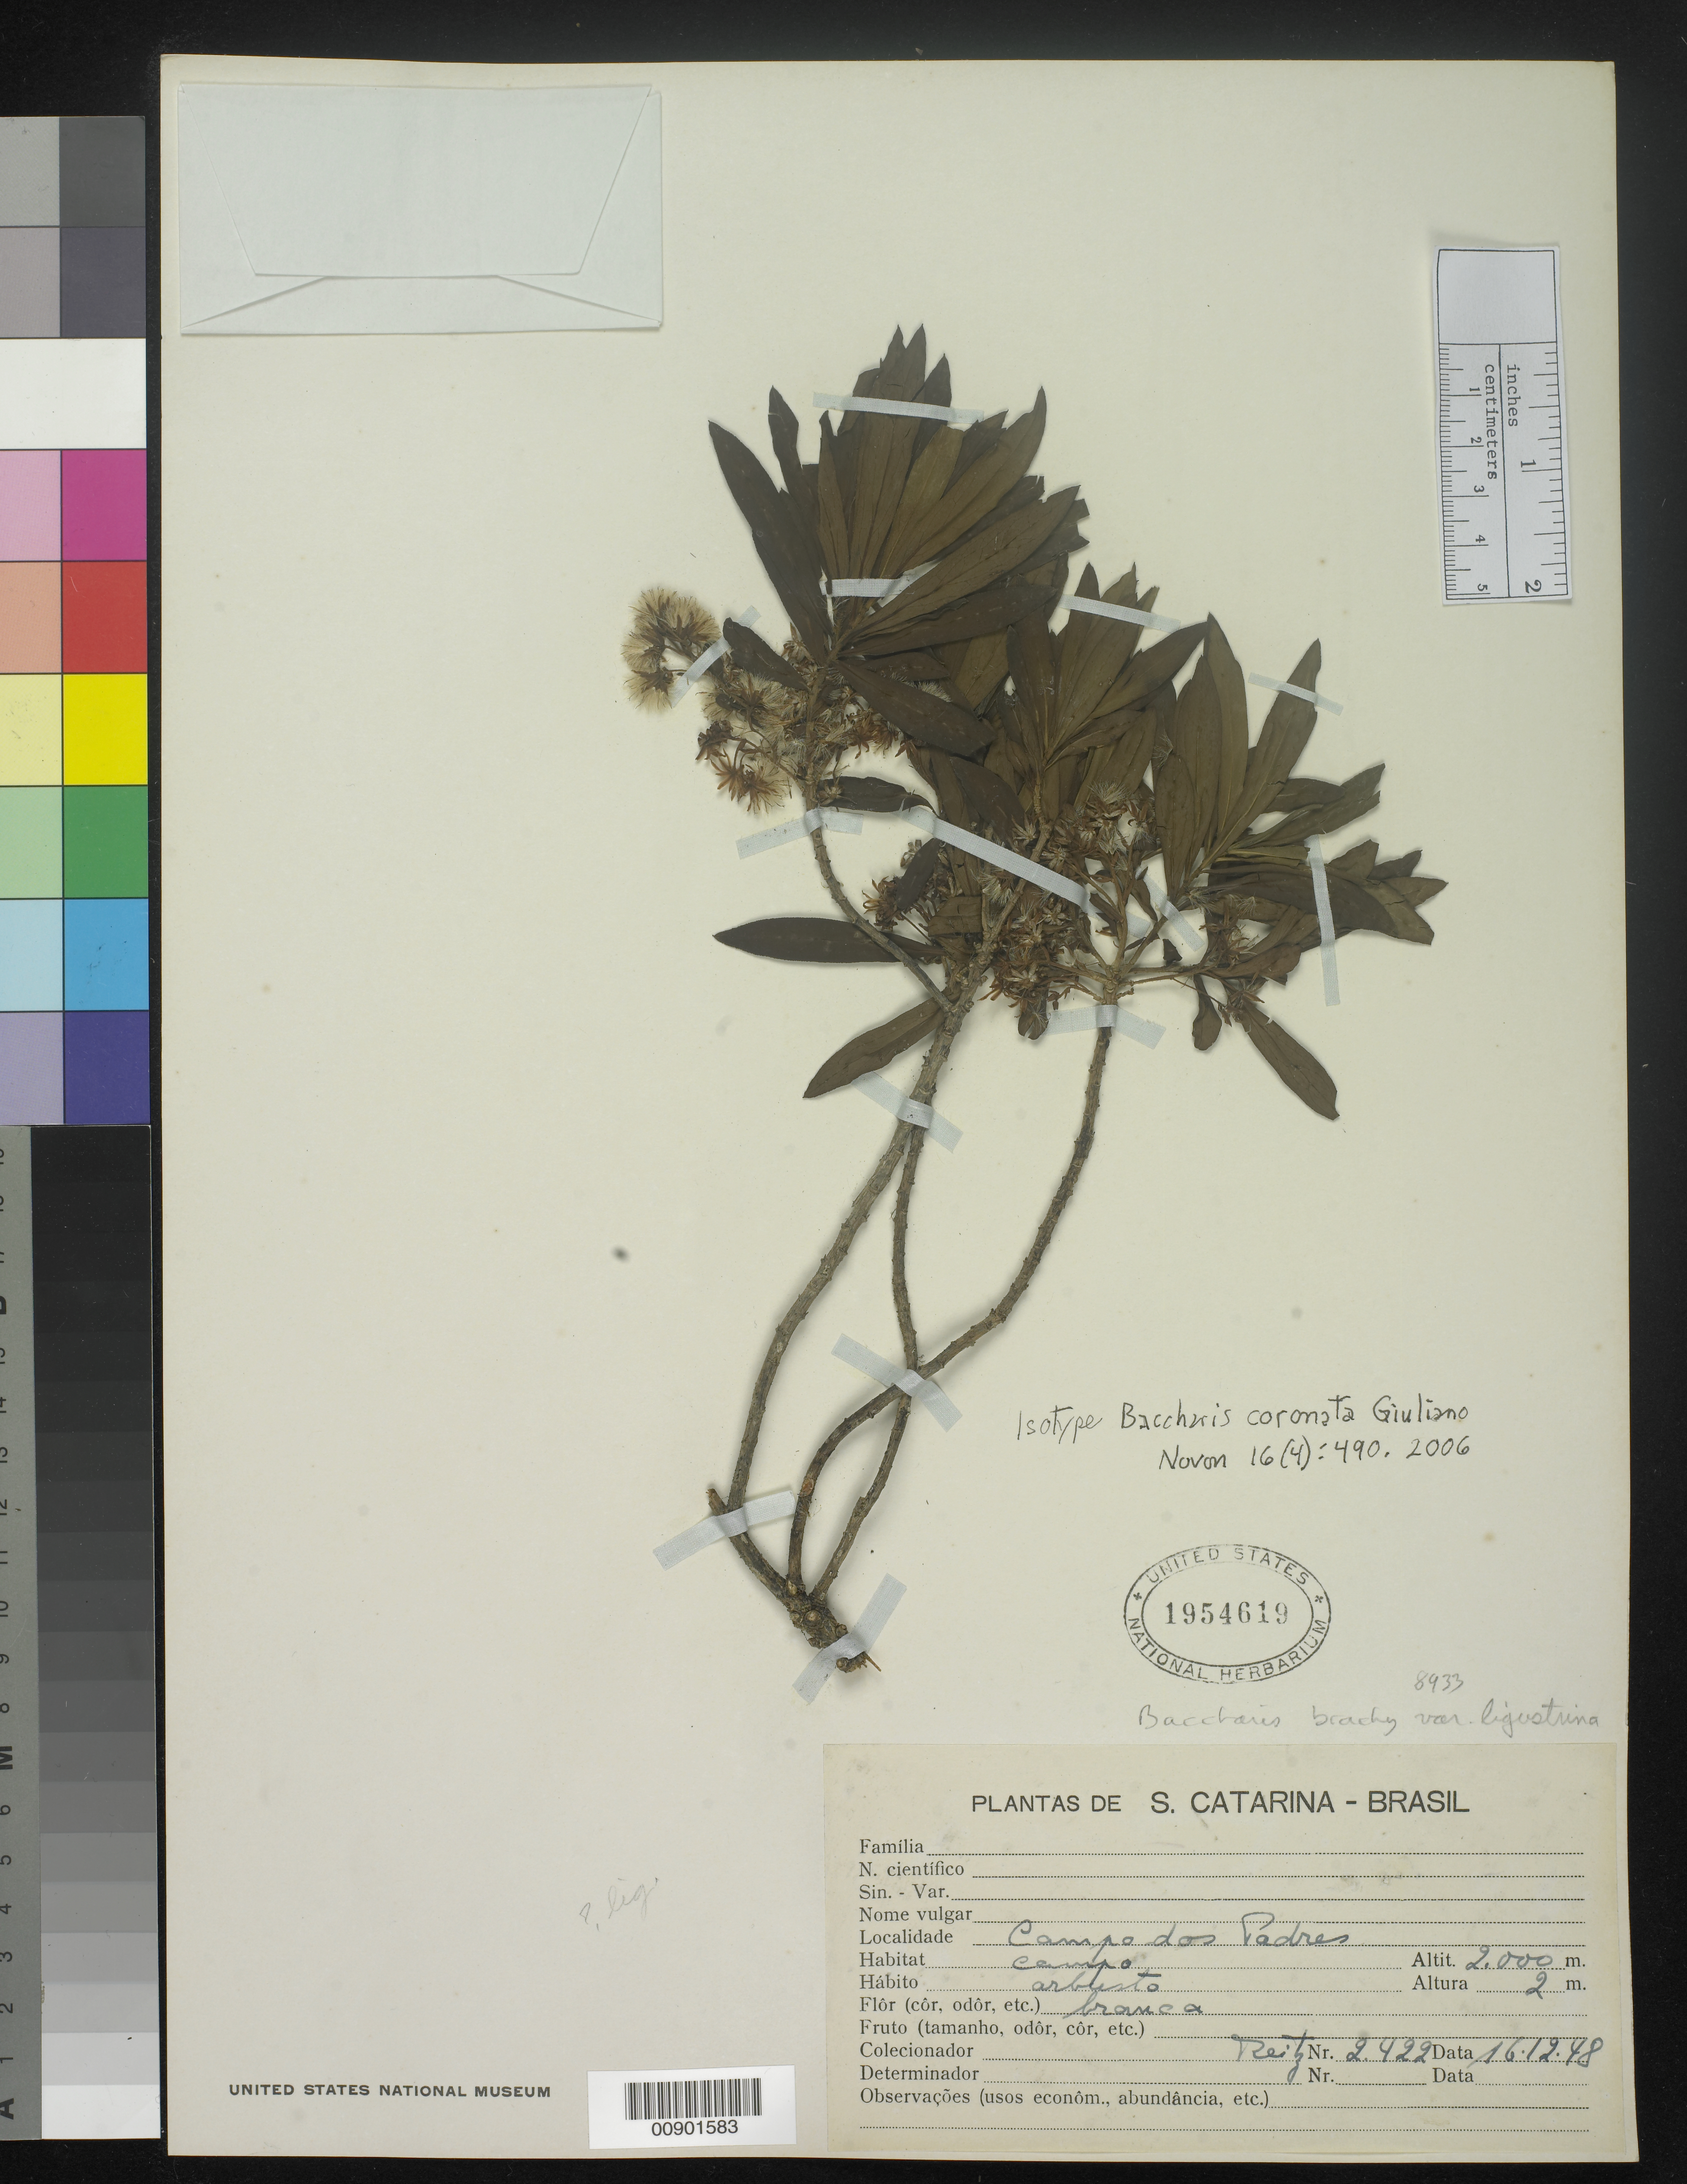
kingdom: Plantae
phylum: Tracheophyta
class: Magnoliopsida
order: Asterales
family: Asteraceae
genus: Baccharis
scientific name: Baccharis coronata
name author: Giuliano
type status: Isotype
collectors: R. Reitz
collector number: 2422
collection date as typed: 16 Dec 1948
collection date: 1948-12-16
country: Brazil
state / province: Santa Catarina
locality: Campo dos Padres.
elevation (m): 2000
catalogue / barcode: US 1954619